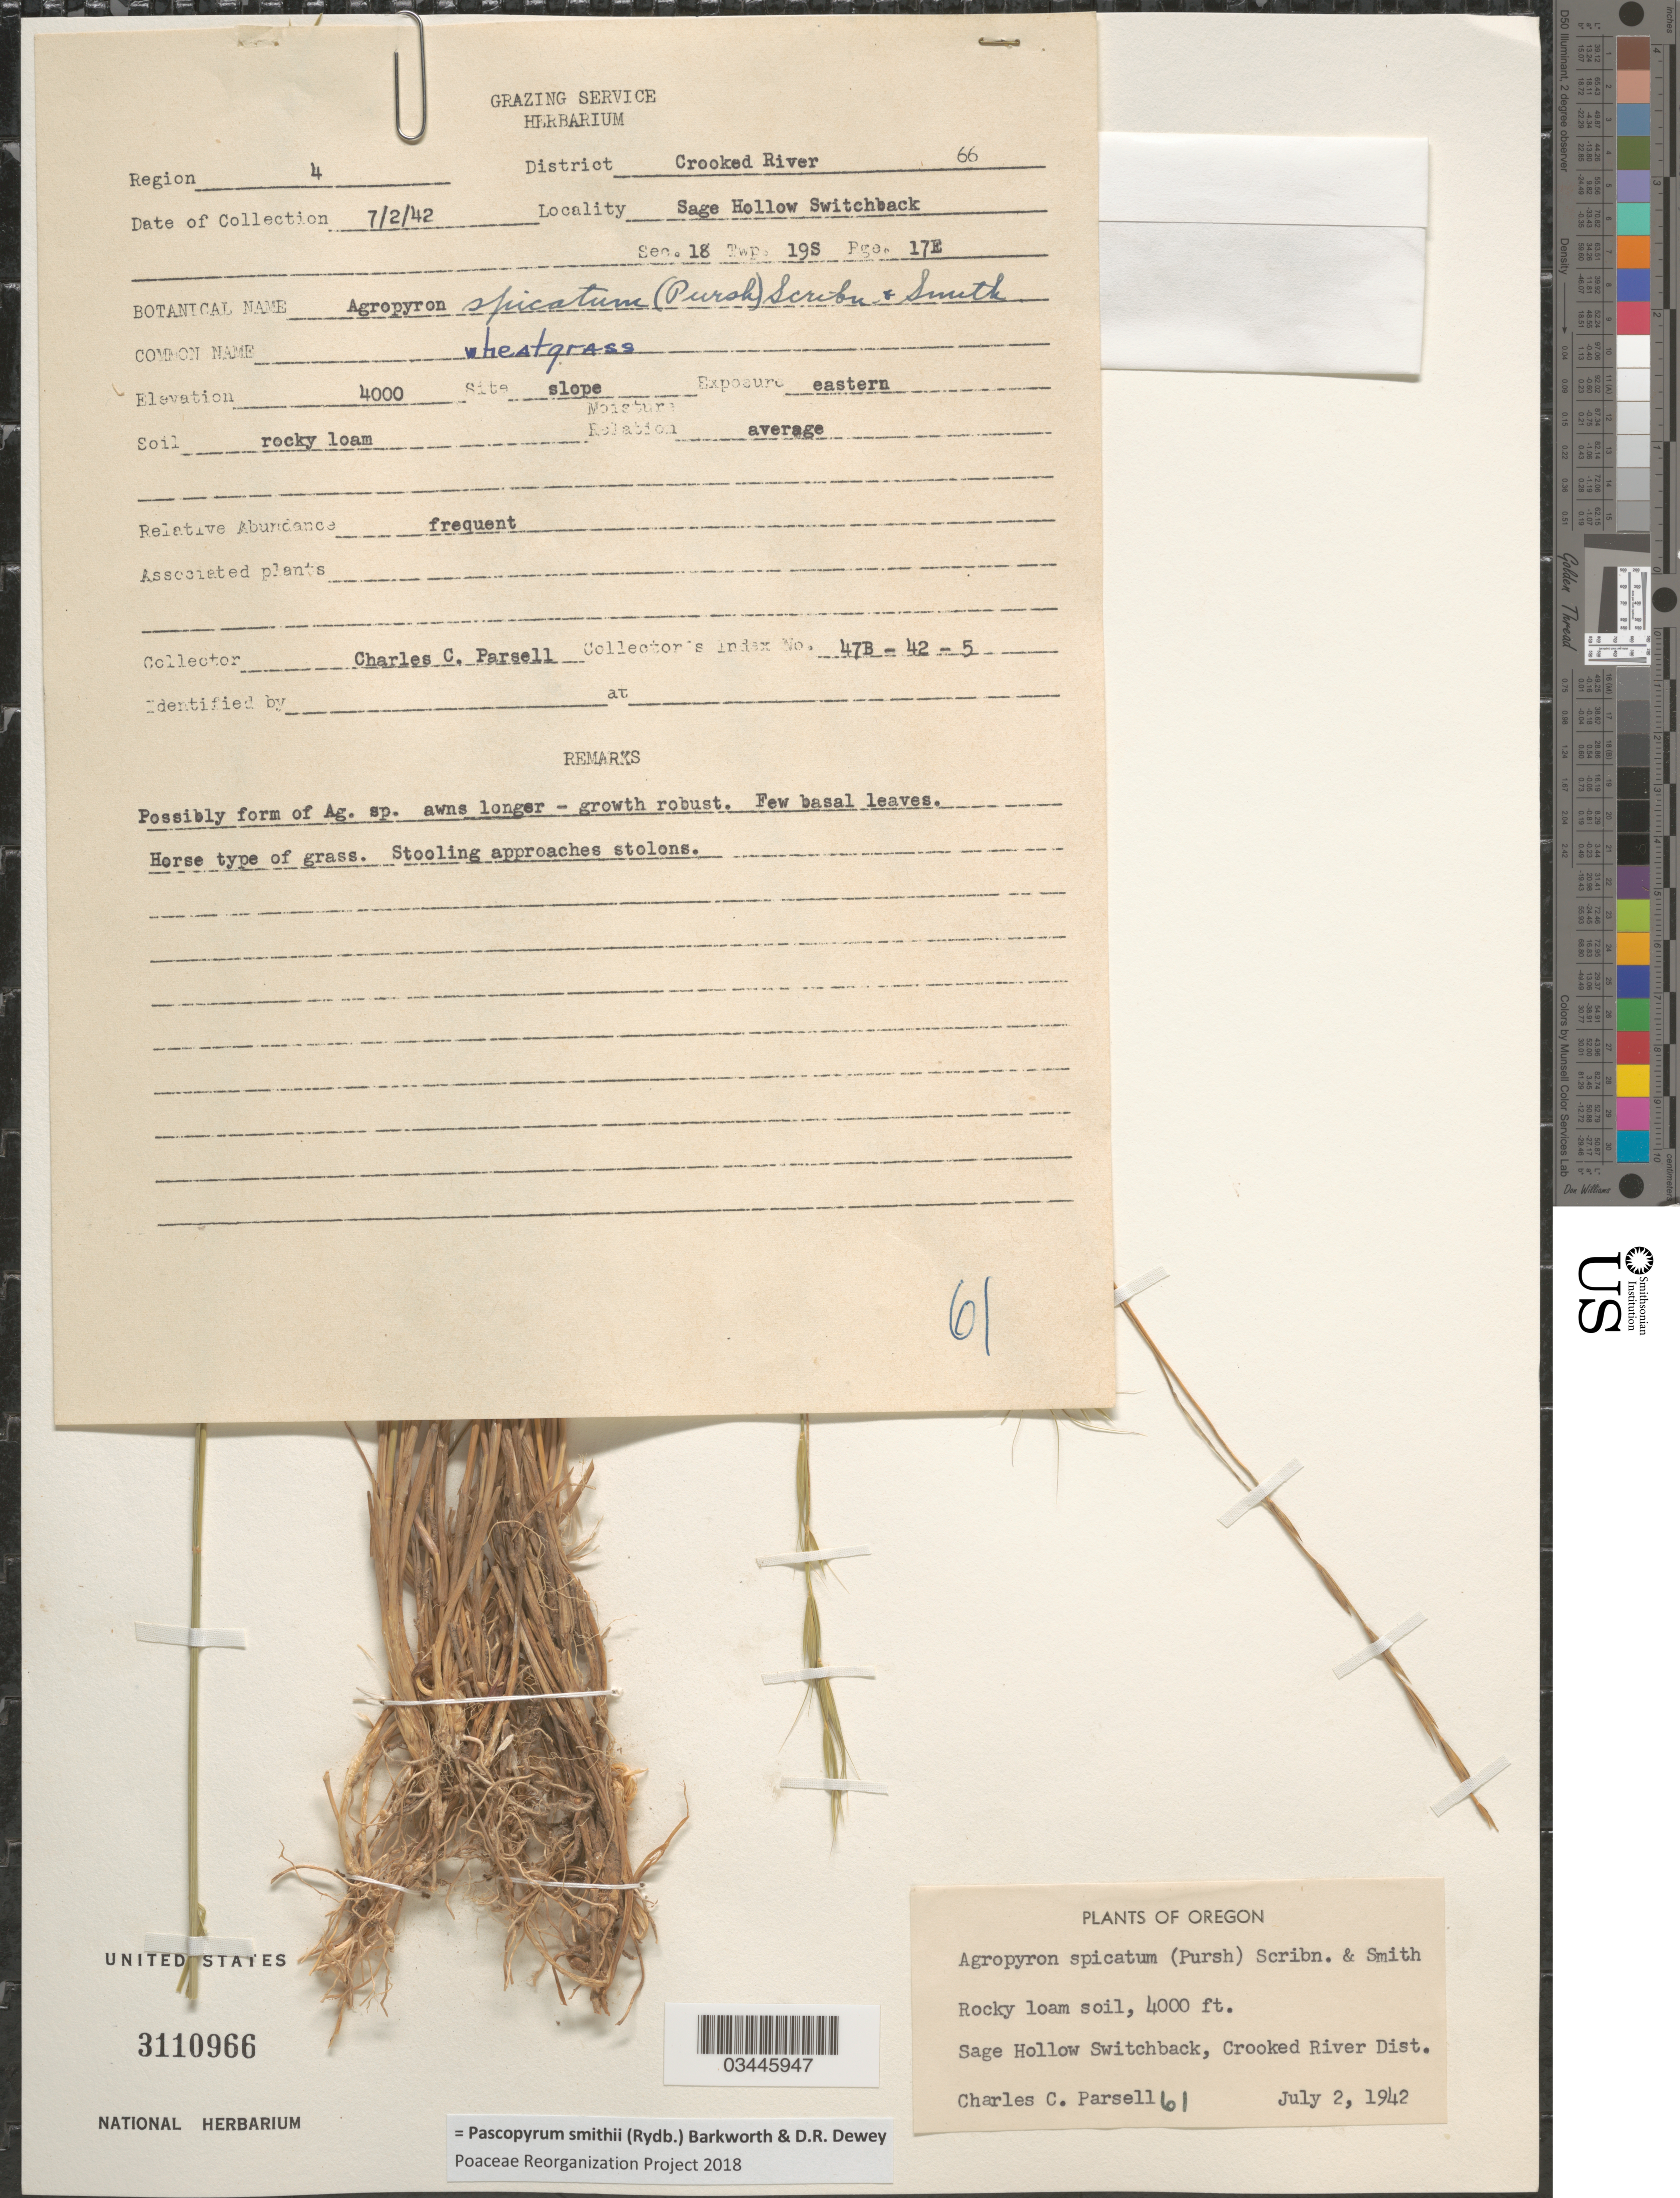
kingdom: Plantae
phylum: Tracheophyta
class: Liliopsida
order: Poales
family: Poaceae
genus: Pascopyrum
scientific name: Pascopyrum smithii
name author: (Rydb.) Barkworth & Dewey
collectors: C. Parsell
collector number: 61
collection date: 1942-07-02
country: United States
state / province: Oregon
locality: Sage Hollow Switchback, Crooked River District. Region 4. Sec. 18 Twp. 19S Rge. 17E. Exposure eastern.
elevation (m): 1219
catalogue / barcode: US 3110966